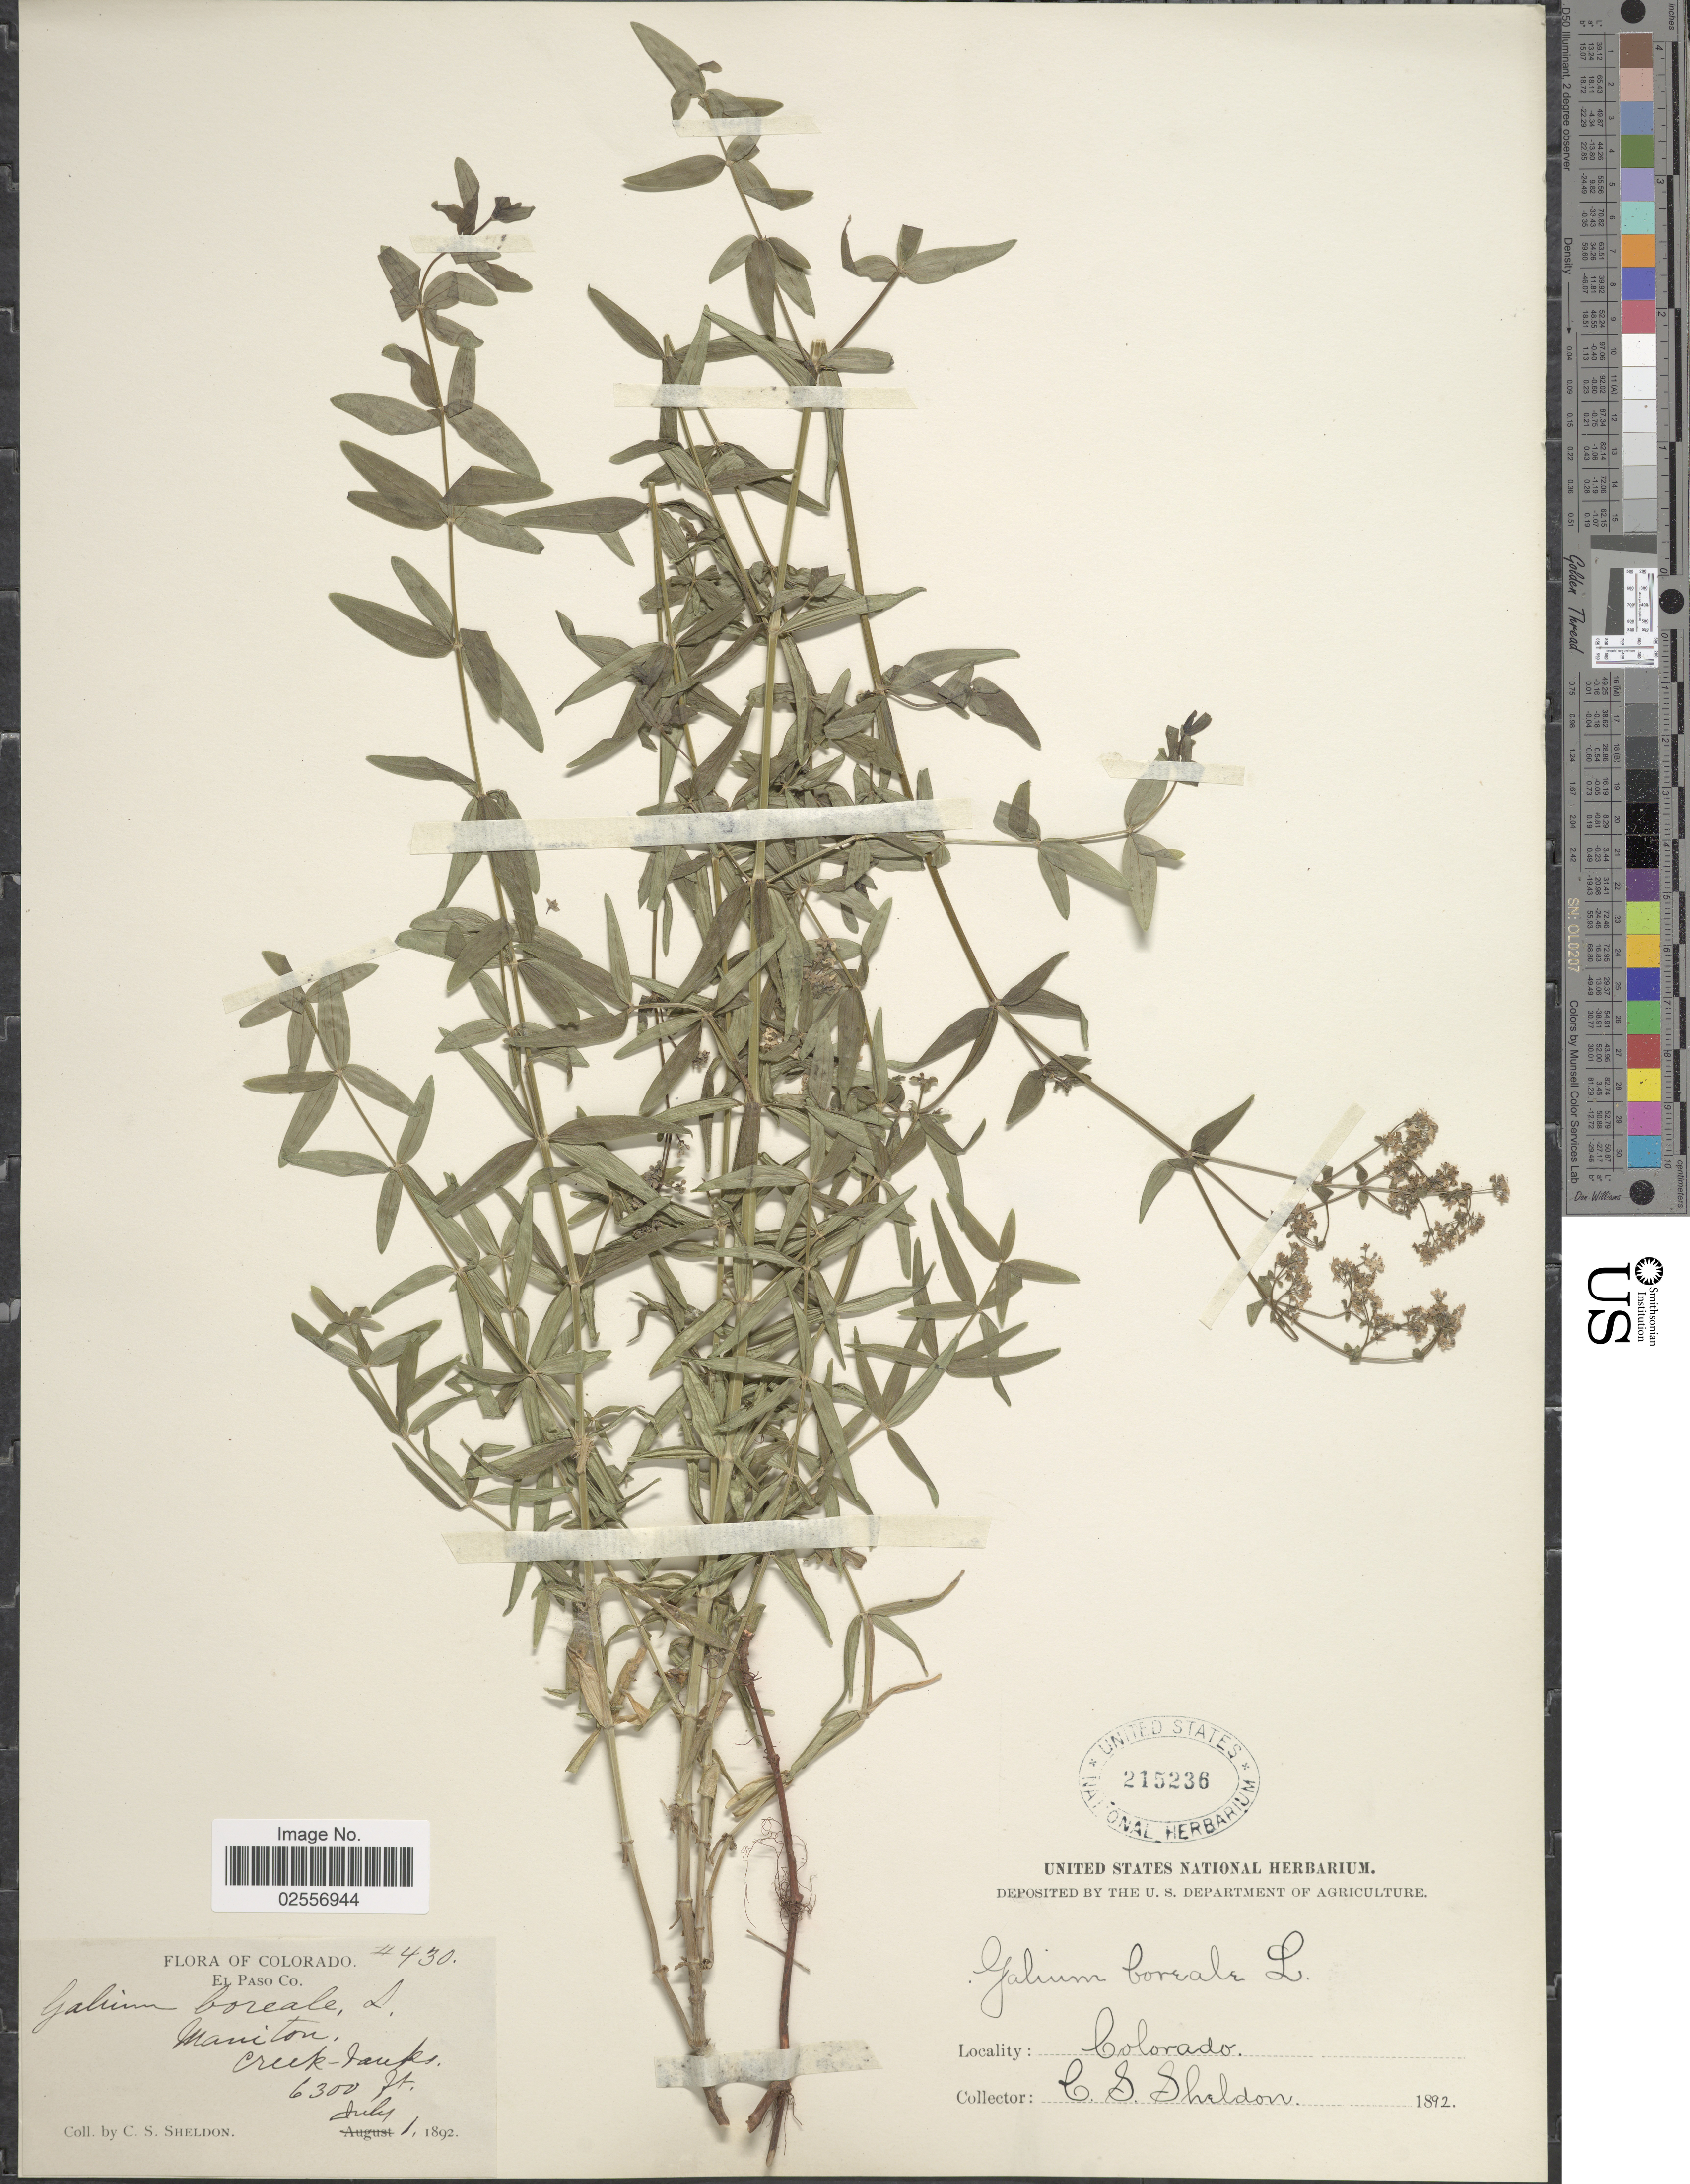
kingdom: Plantae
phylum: Tracheophyta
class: Magnoliopsida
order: Gentianales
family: Rubiaceae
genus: Galium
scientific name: Galium boreale L.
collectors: C. S. Sheldon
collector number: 430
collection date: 1892-07-01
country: United States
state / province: Colorado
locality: El Paso Co., Manitou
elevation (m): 1920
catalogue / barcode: US 215236